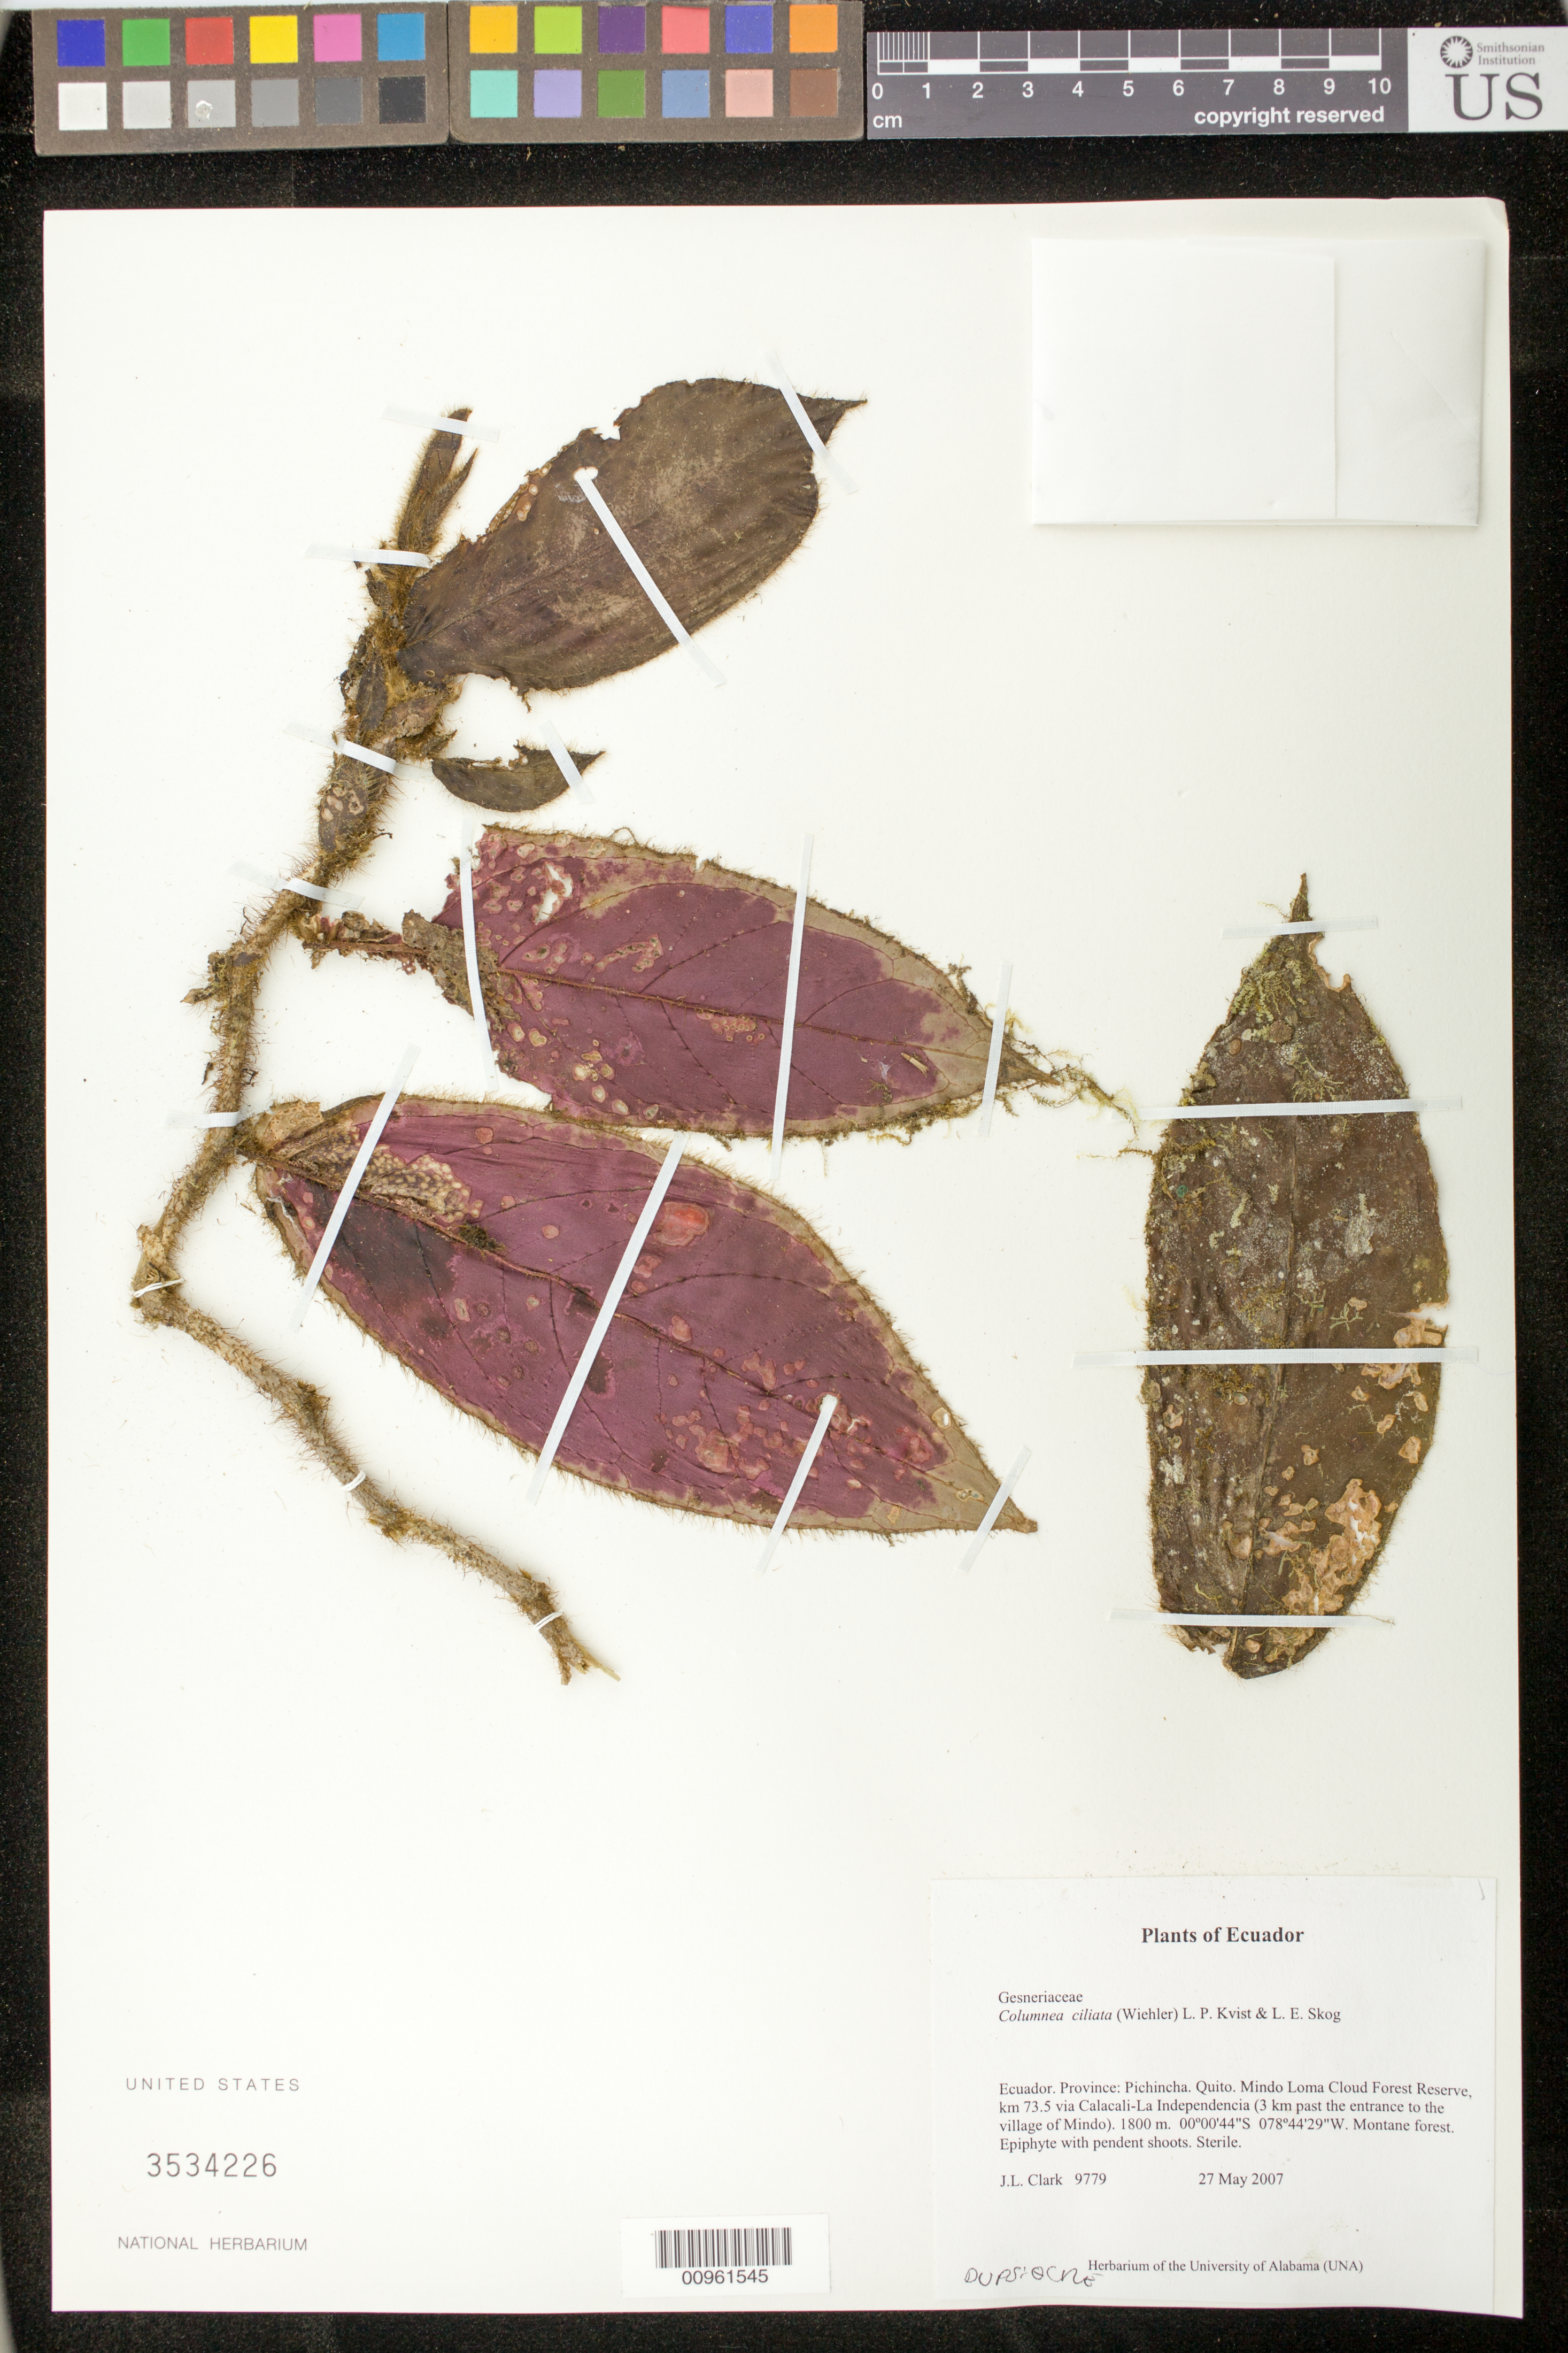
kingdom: Plantae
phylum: Tracheophyta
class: Magnoliopsida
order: Lamiales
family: Gesneriaceae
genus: Columnea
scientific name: Columnea ciliata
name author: (Wiehler) L.P. Kvist & L.E. Skog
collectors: J. L. Clark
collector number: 9779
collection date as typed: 27 May 2007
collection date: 2007-05-27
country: Ecuador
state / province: Pichincha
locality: Quito. Mindo Loma Cloud Forest Reserve, km 73.5 via Calacali-La Independencia (3 km past the entrance to the village of Mindo)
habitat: Montane forest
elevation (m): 1800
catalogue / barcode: US 3534226